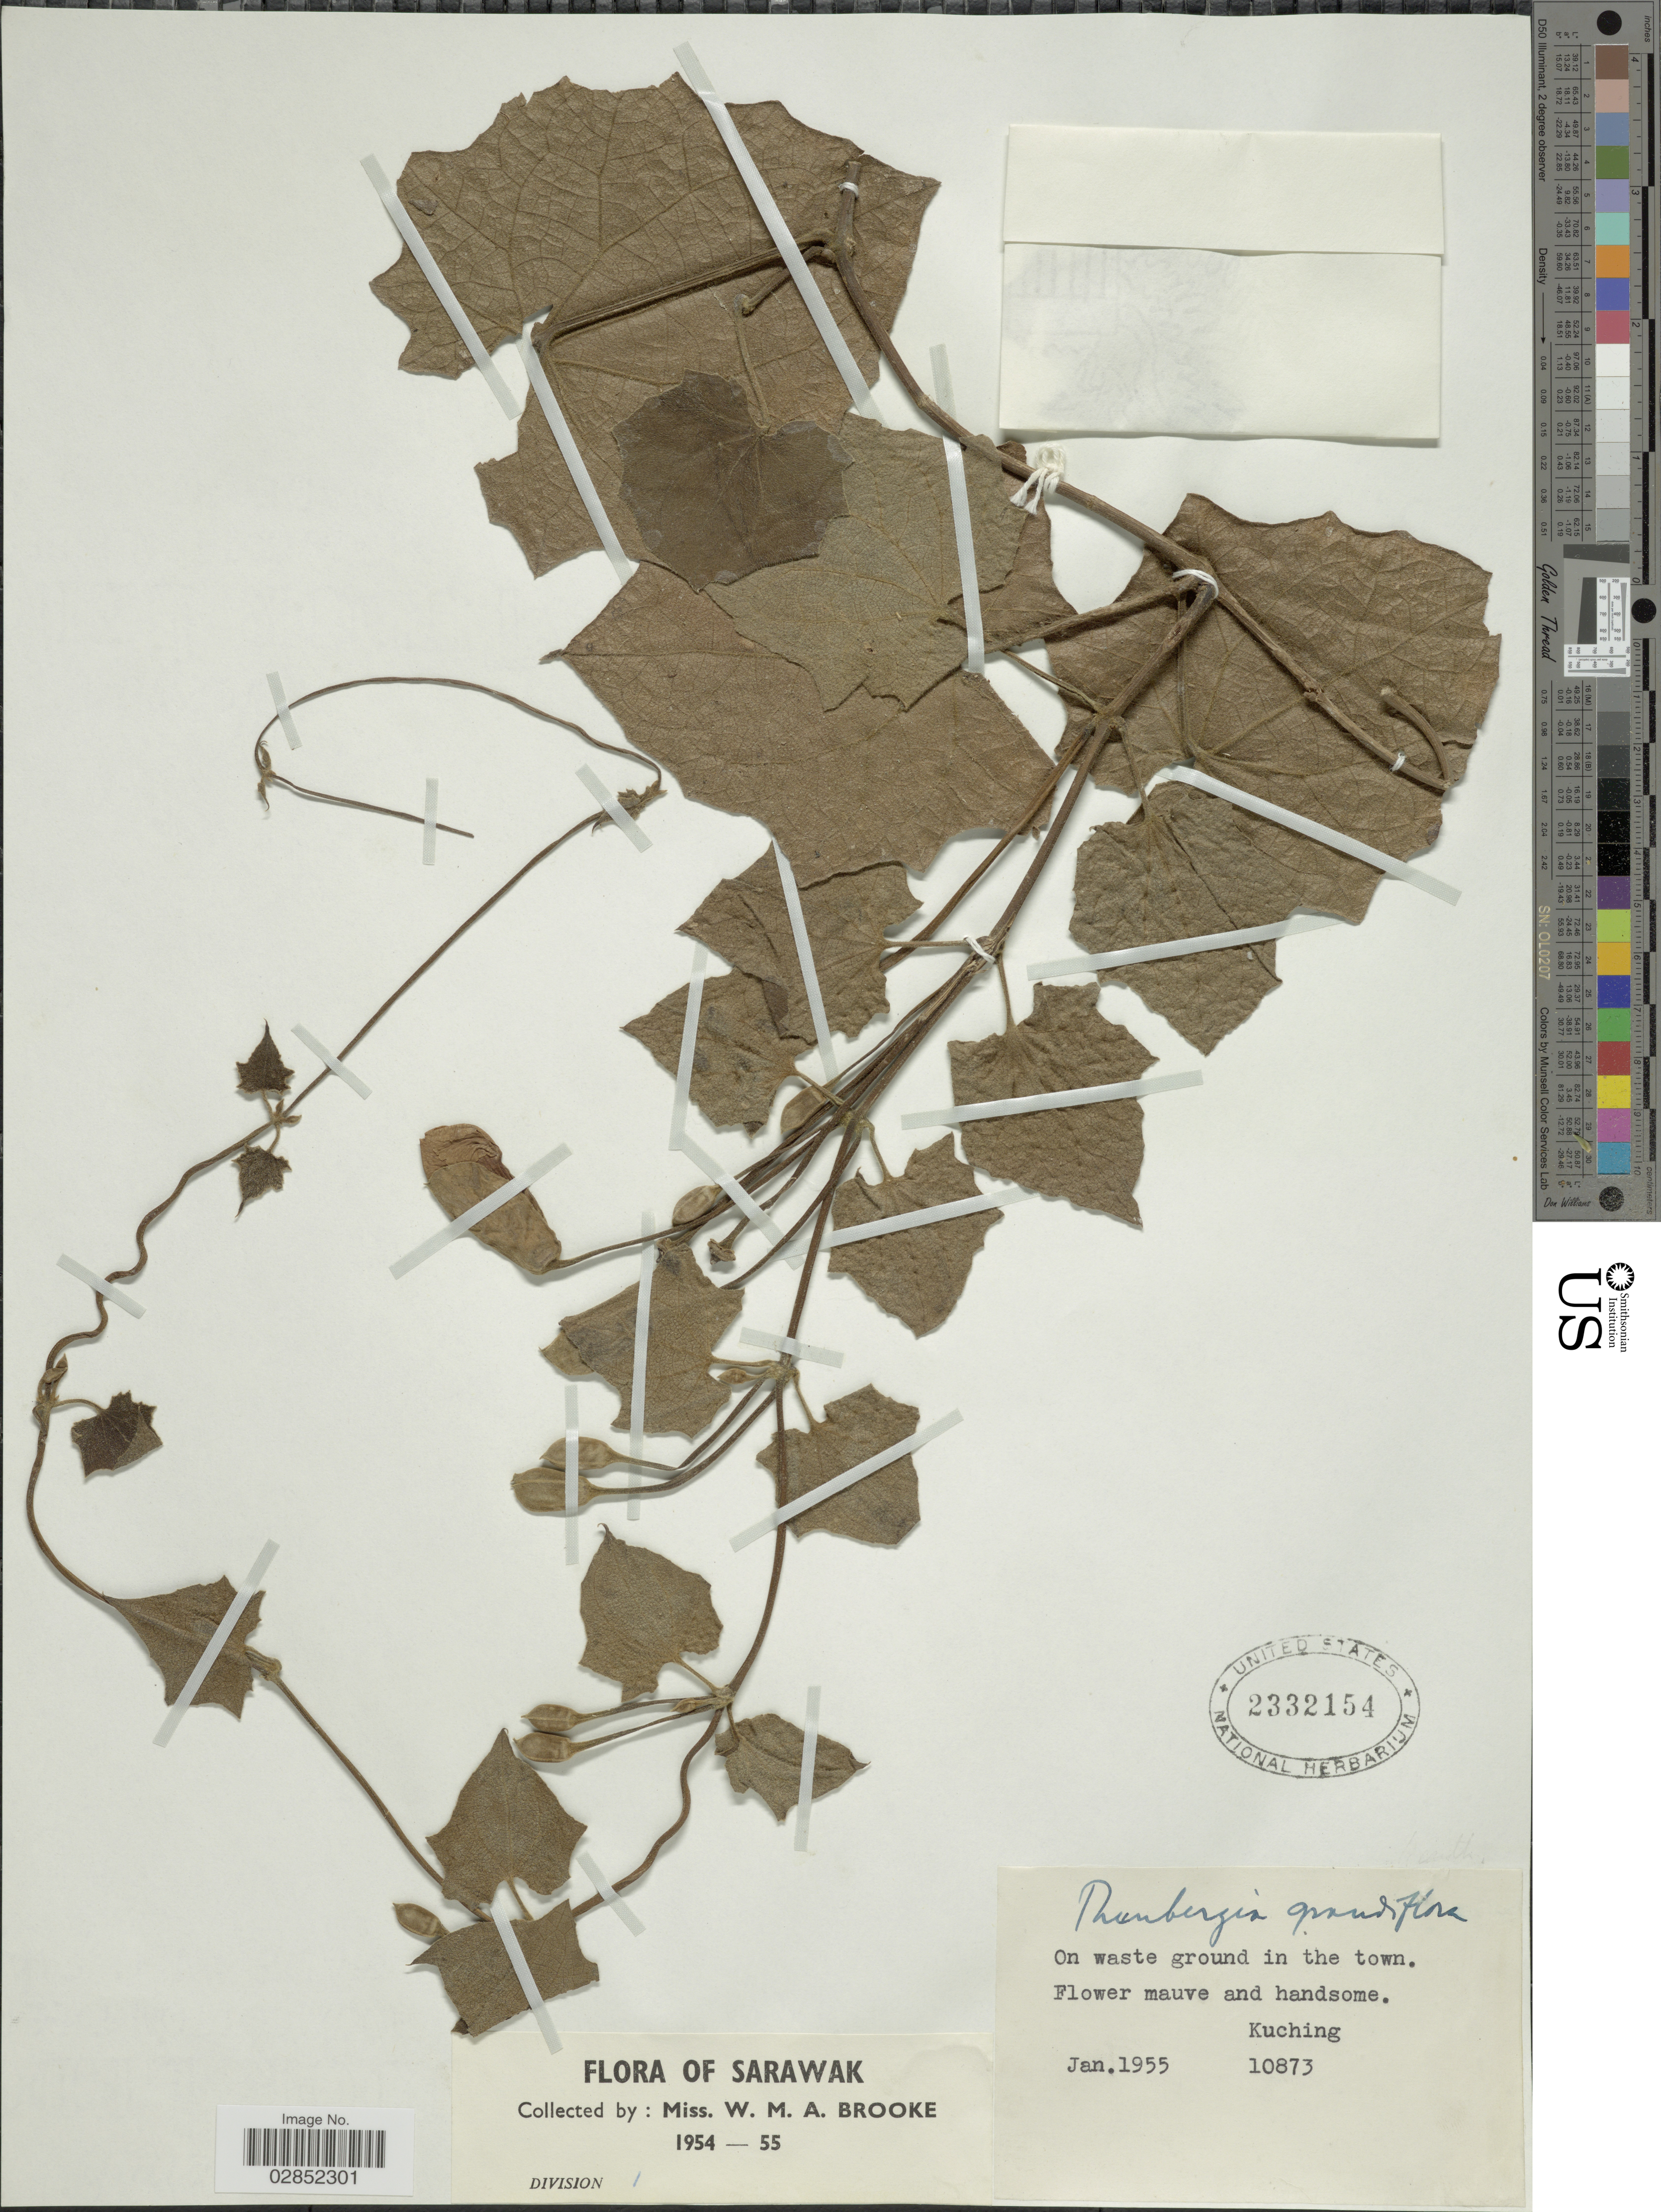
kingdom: Plantae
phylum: Tracheophyta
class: Magnoliopsida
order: Lamiales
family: Acanthaceae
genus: Thunbergia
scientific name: Thunbergia grandiflora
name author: Roxb.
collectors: W. Brooke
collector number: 10873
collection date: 1955-01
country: Malaysia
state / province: Sarawak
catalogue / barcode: US 2332154